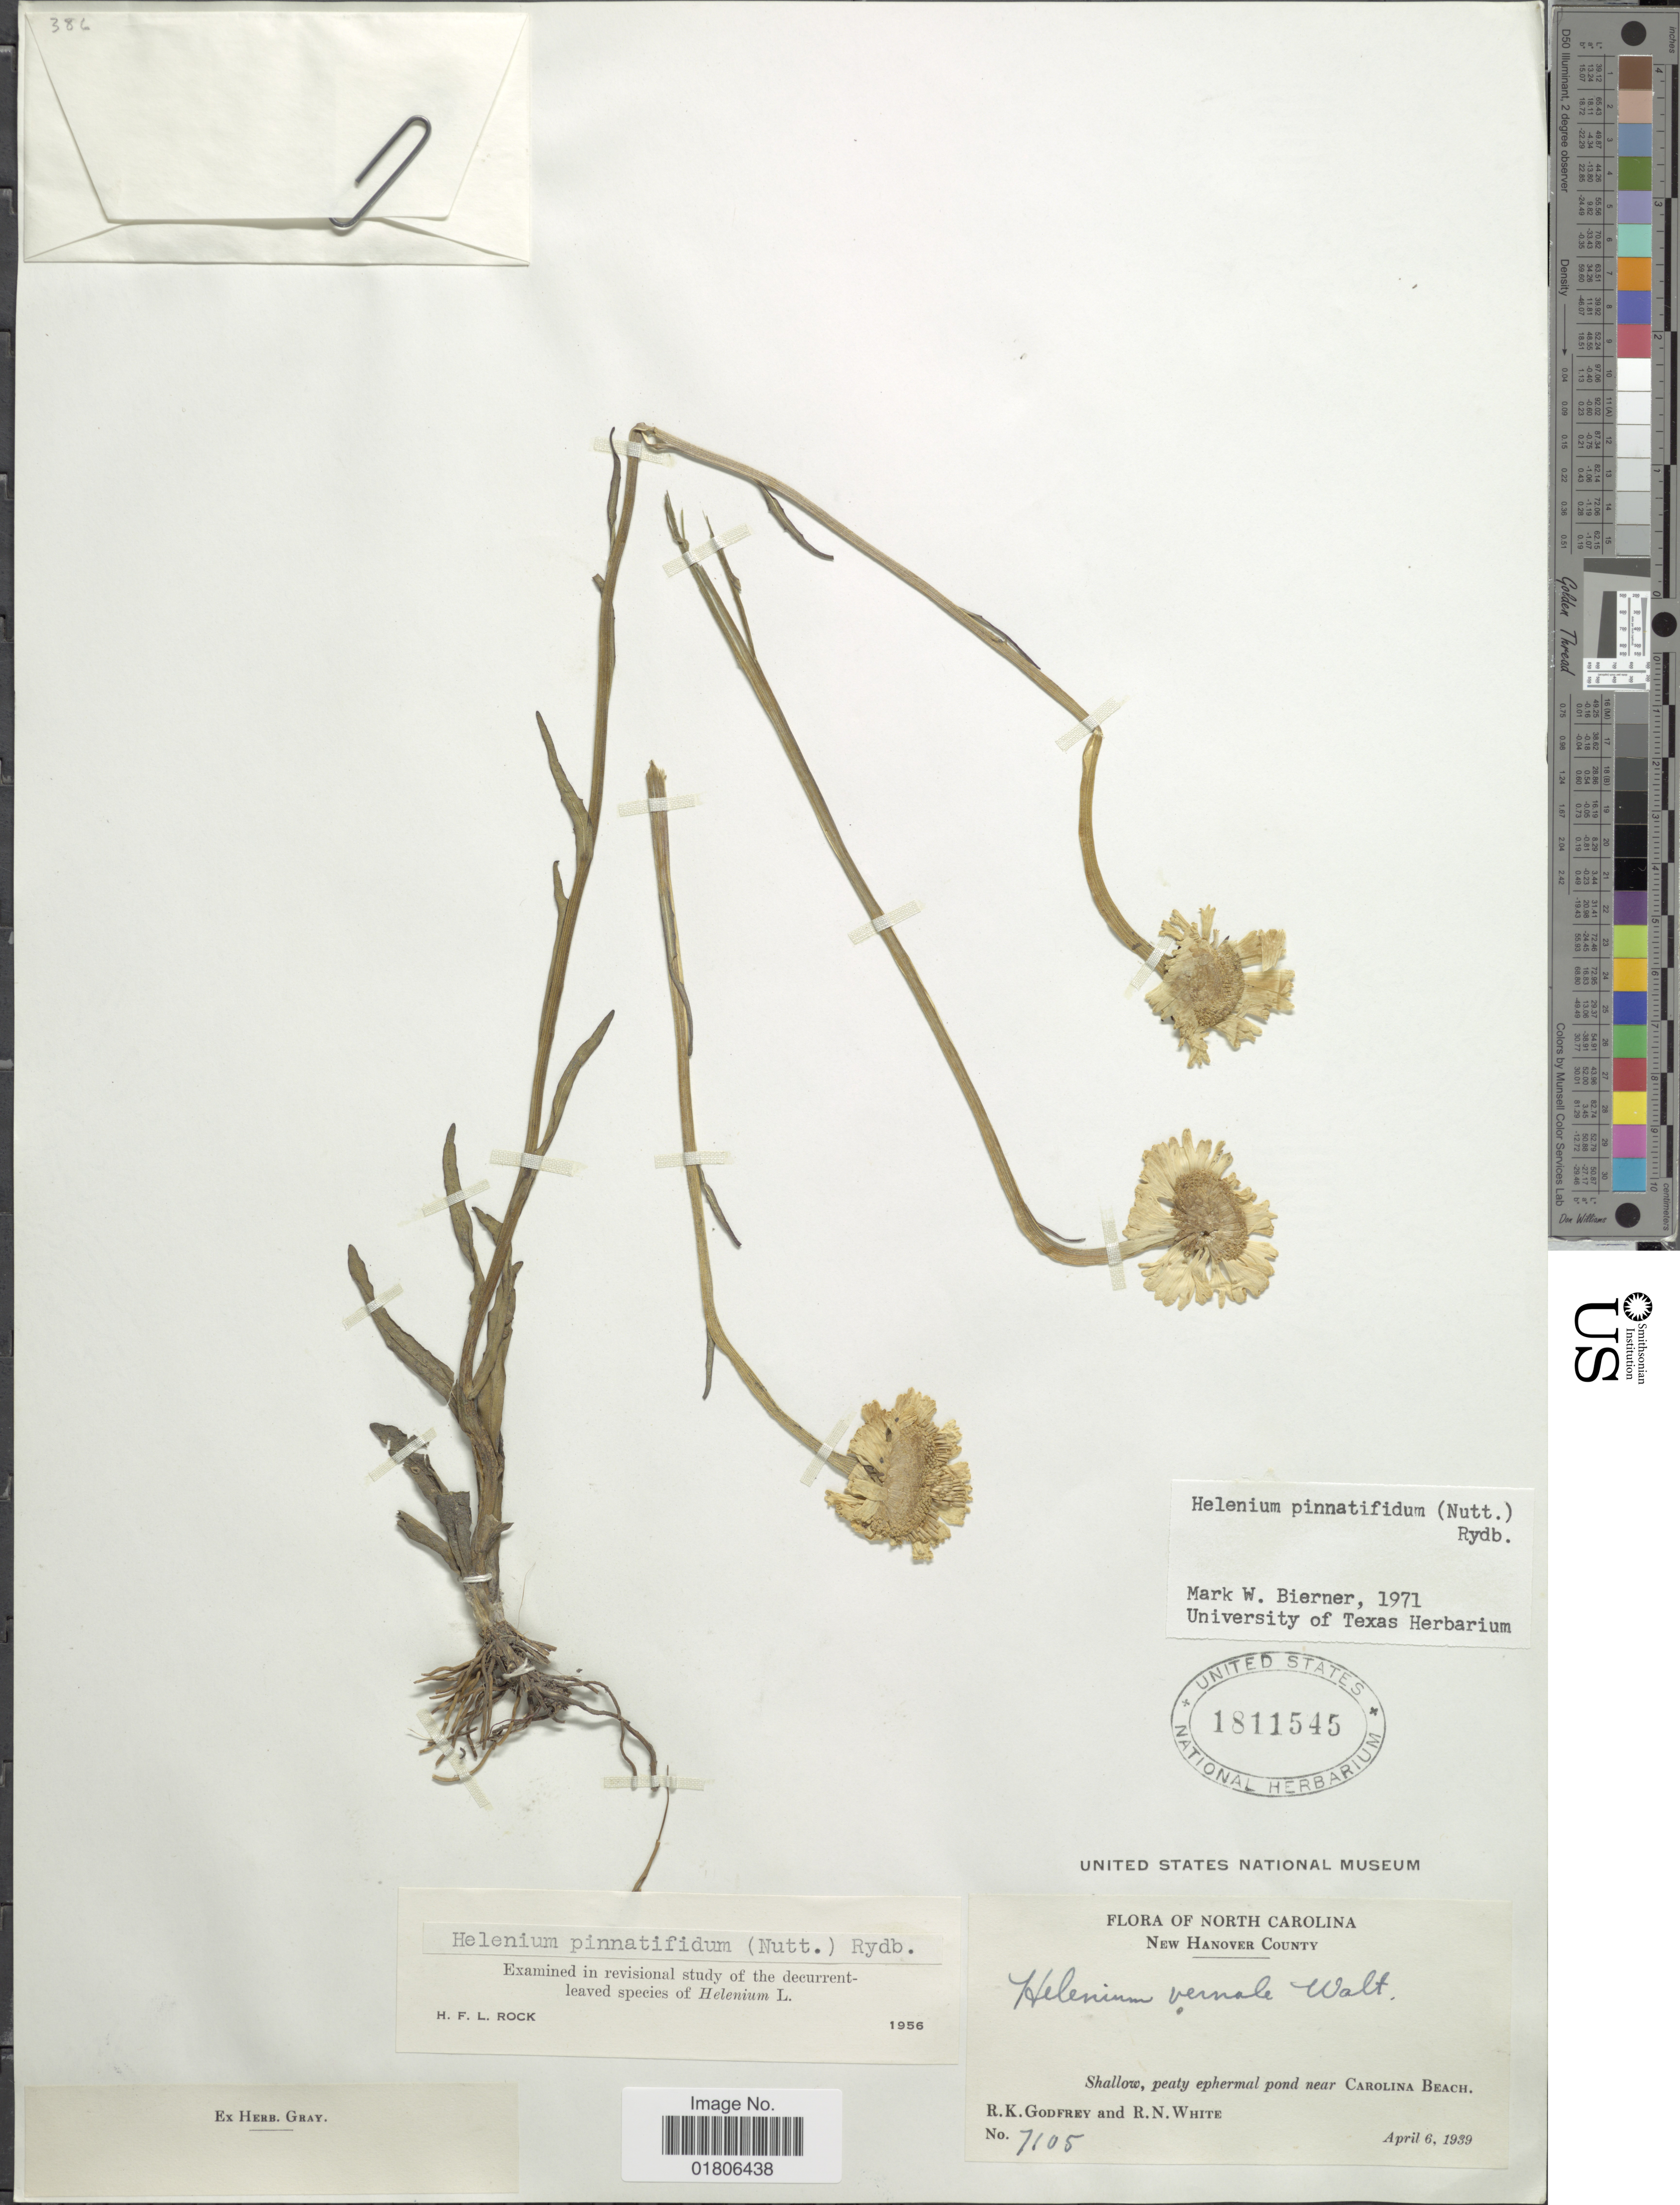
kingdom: Plantae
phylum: Tracheophyta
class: Magnoliopsida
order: Asterales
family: Asteraceae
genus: Helenium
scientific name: Helenium pinnatifidum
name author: (Schwein. ex Nutt.) Rydb.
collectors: R. K. Godfrey & R. N. White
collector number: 7105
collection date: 1939-04-06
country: United States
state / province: North Carolina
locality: New Hanover County, Shallow, peaty ephermal pond near Carolina Beach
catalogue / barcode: US 1811545